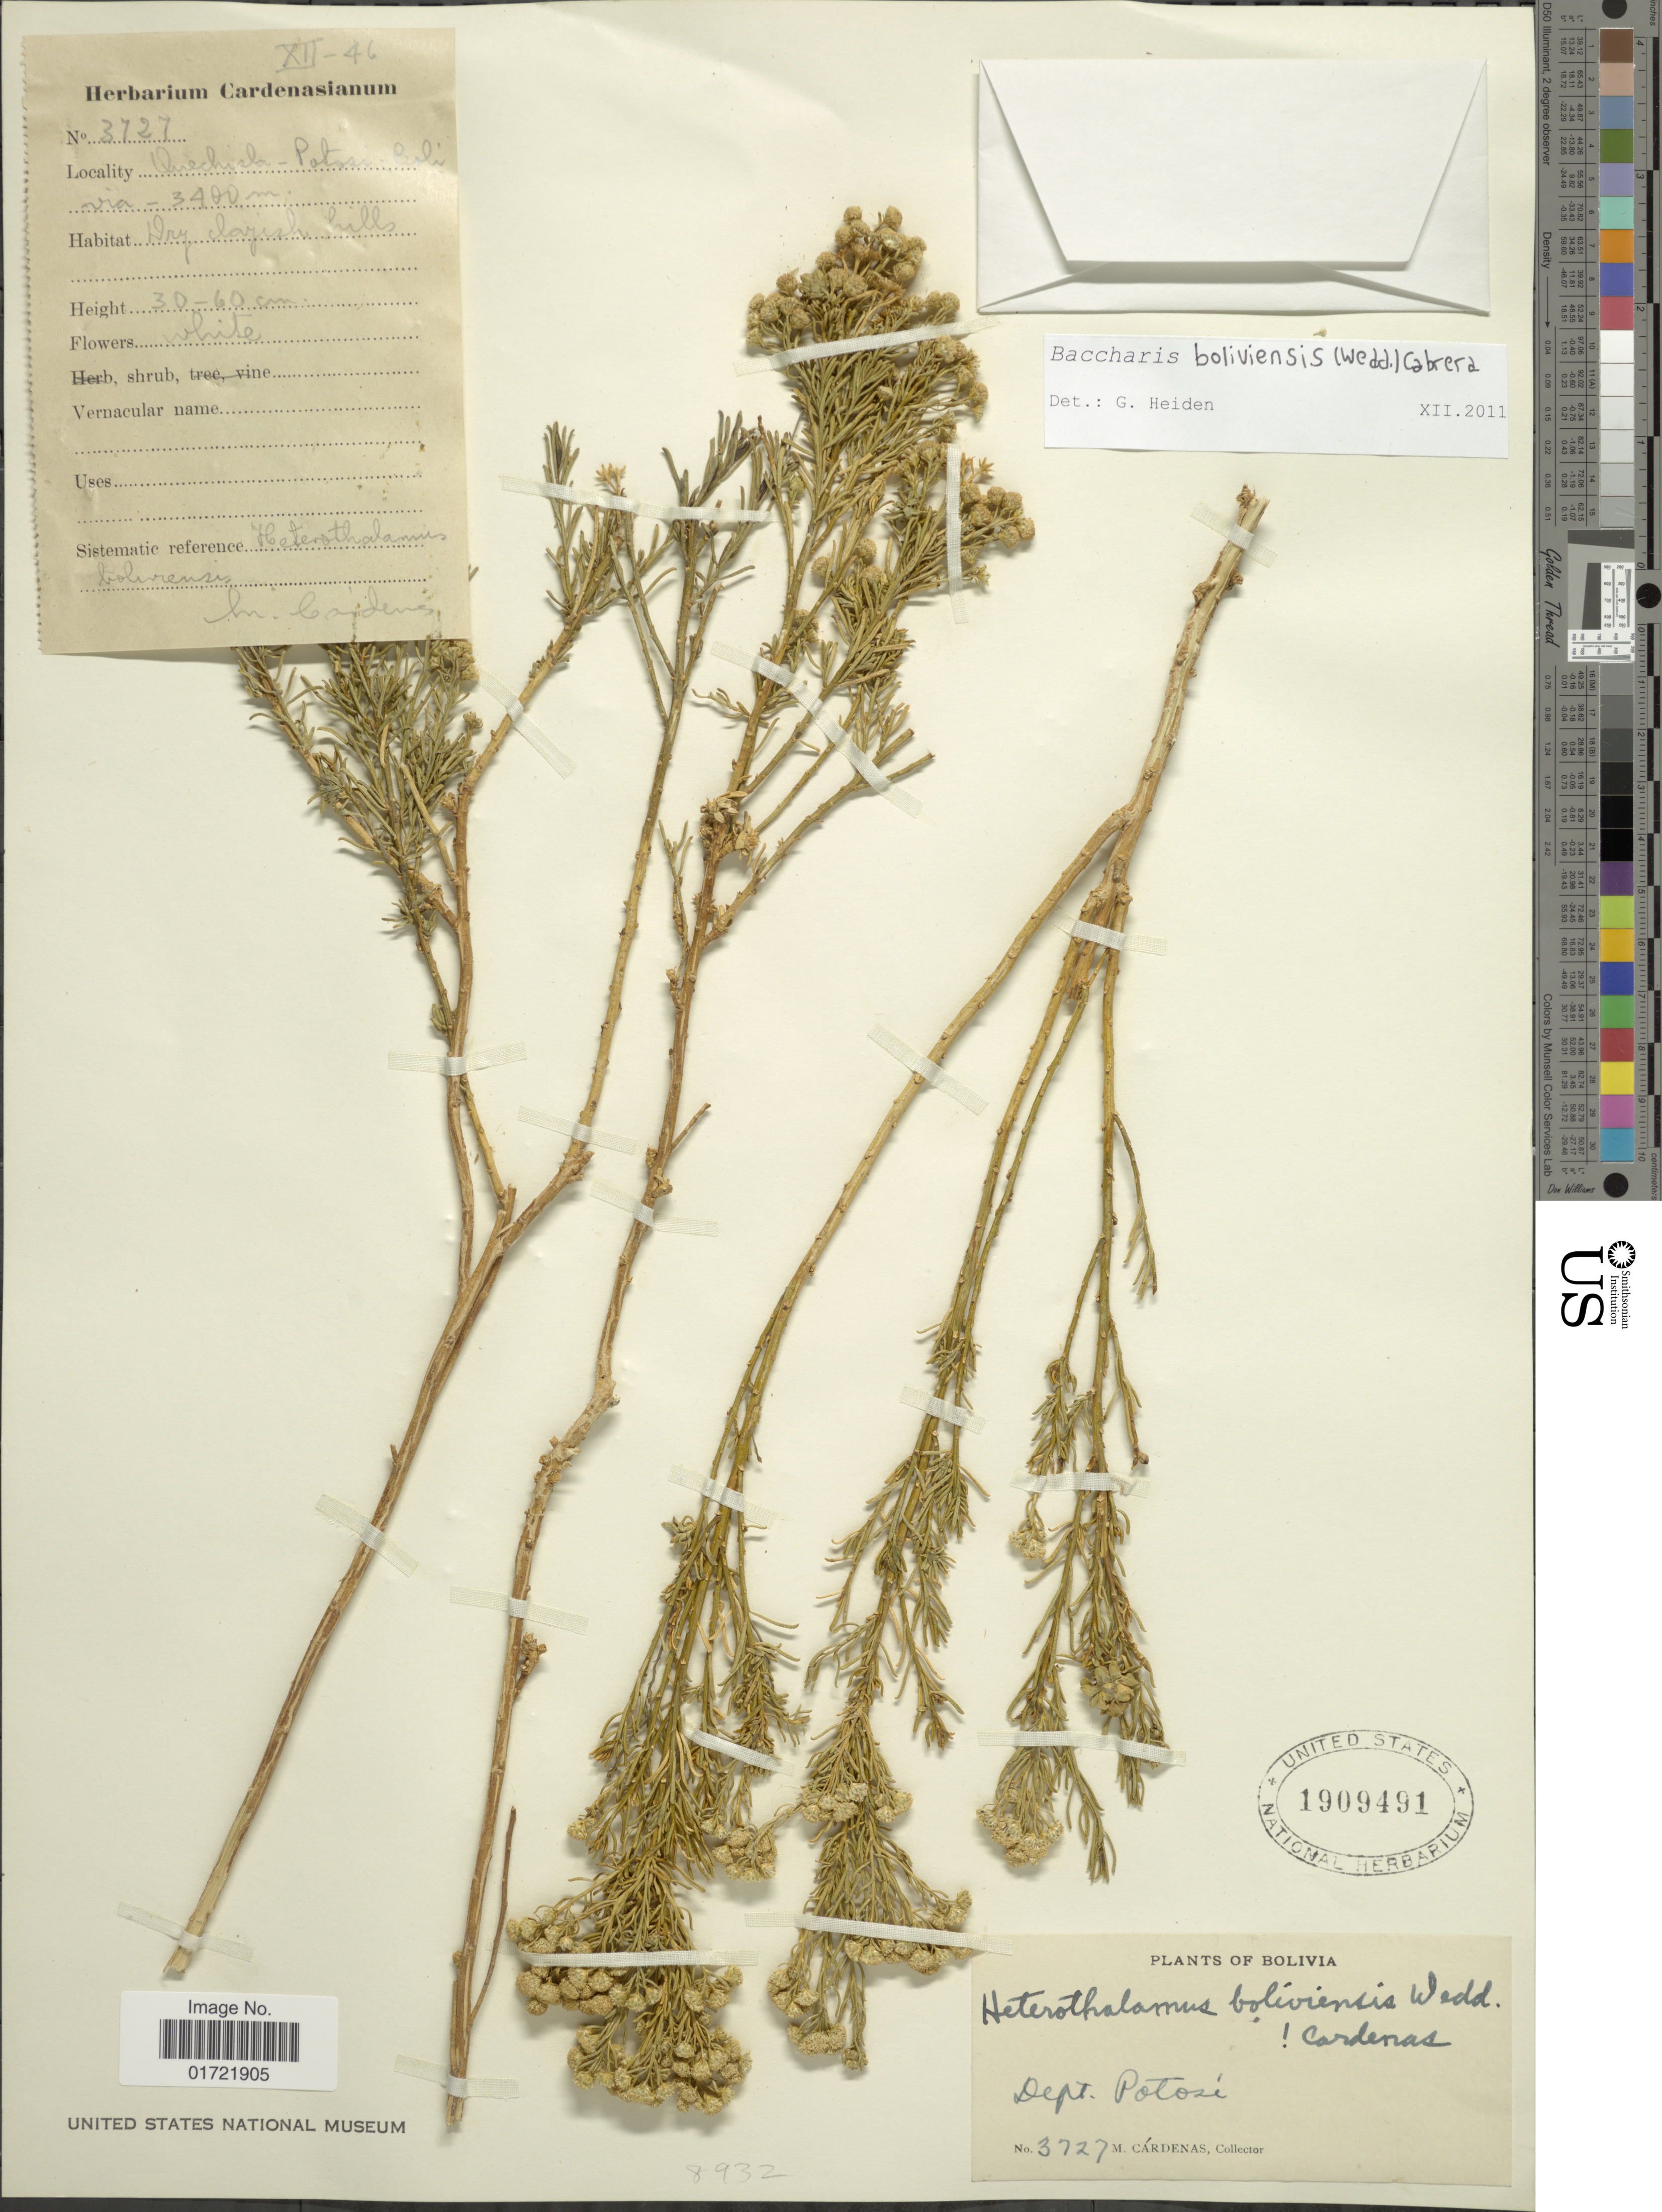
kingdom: Plantae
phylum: Tracheophyta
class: Magnoliopsida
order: Asterales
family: Asteraceae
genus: Baccharis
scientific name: Baccharis bolivensis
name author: (Wedd.) Cabrera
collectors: M. Cárdenas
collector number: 3727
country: Bolivia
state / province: Potosi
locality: Quechila-Potosi-Berli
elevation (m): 3400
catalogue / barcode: US 1909491